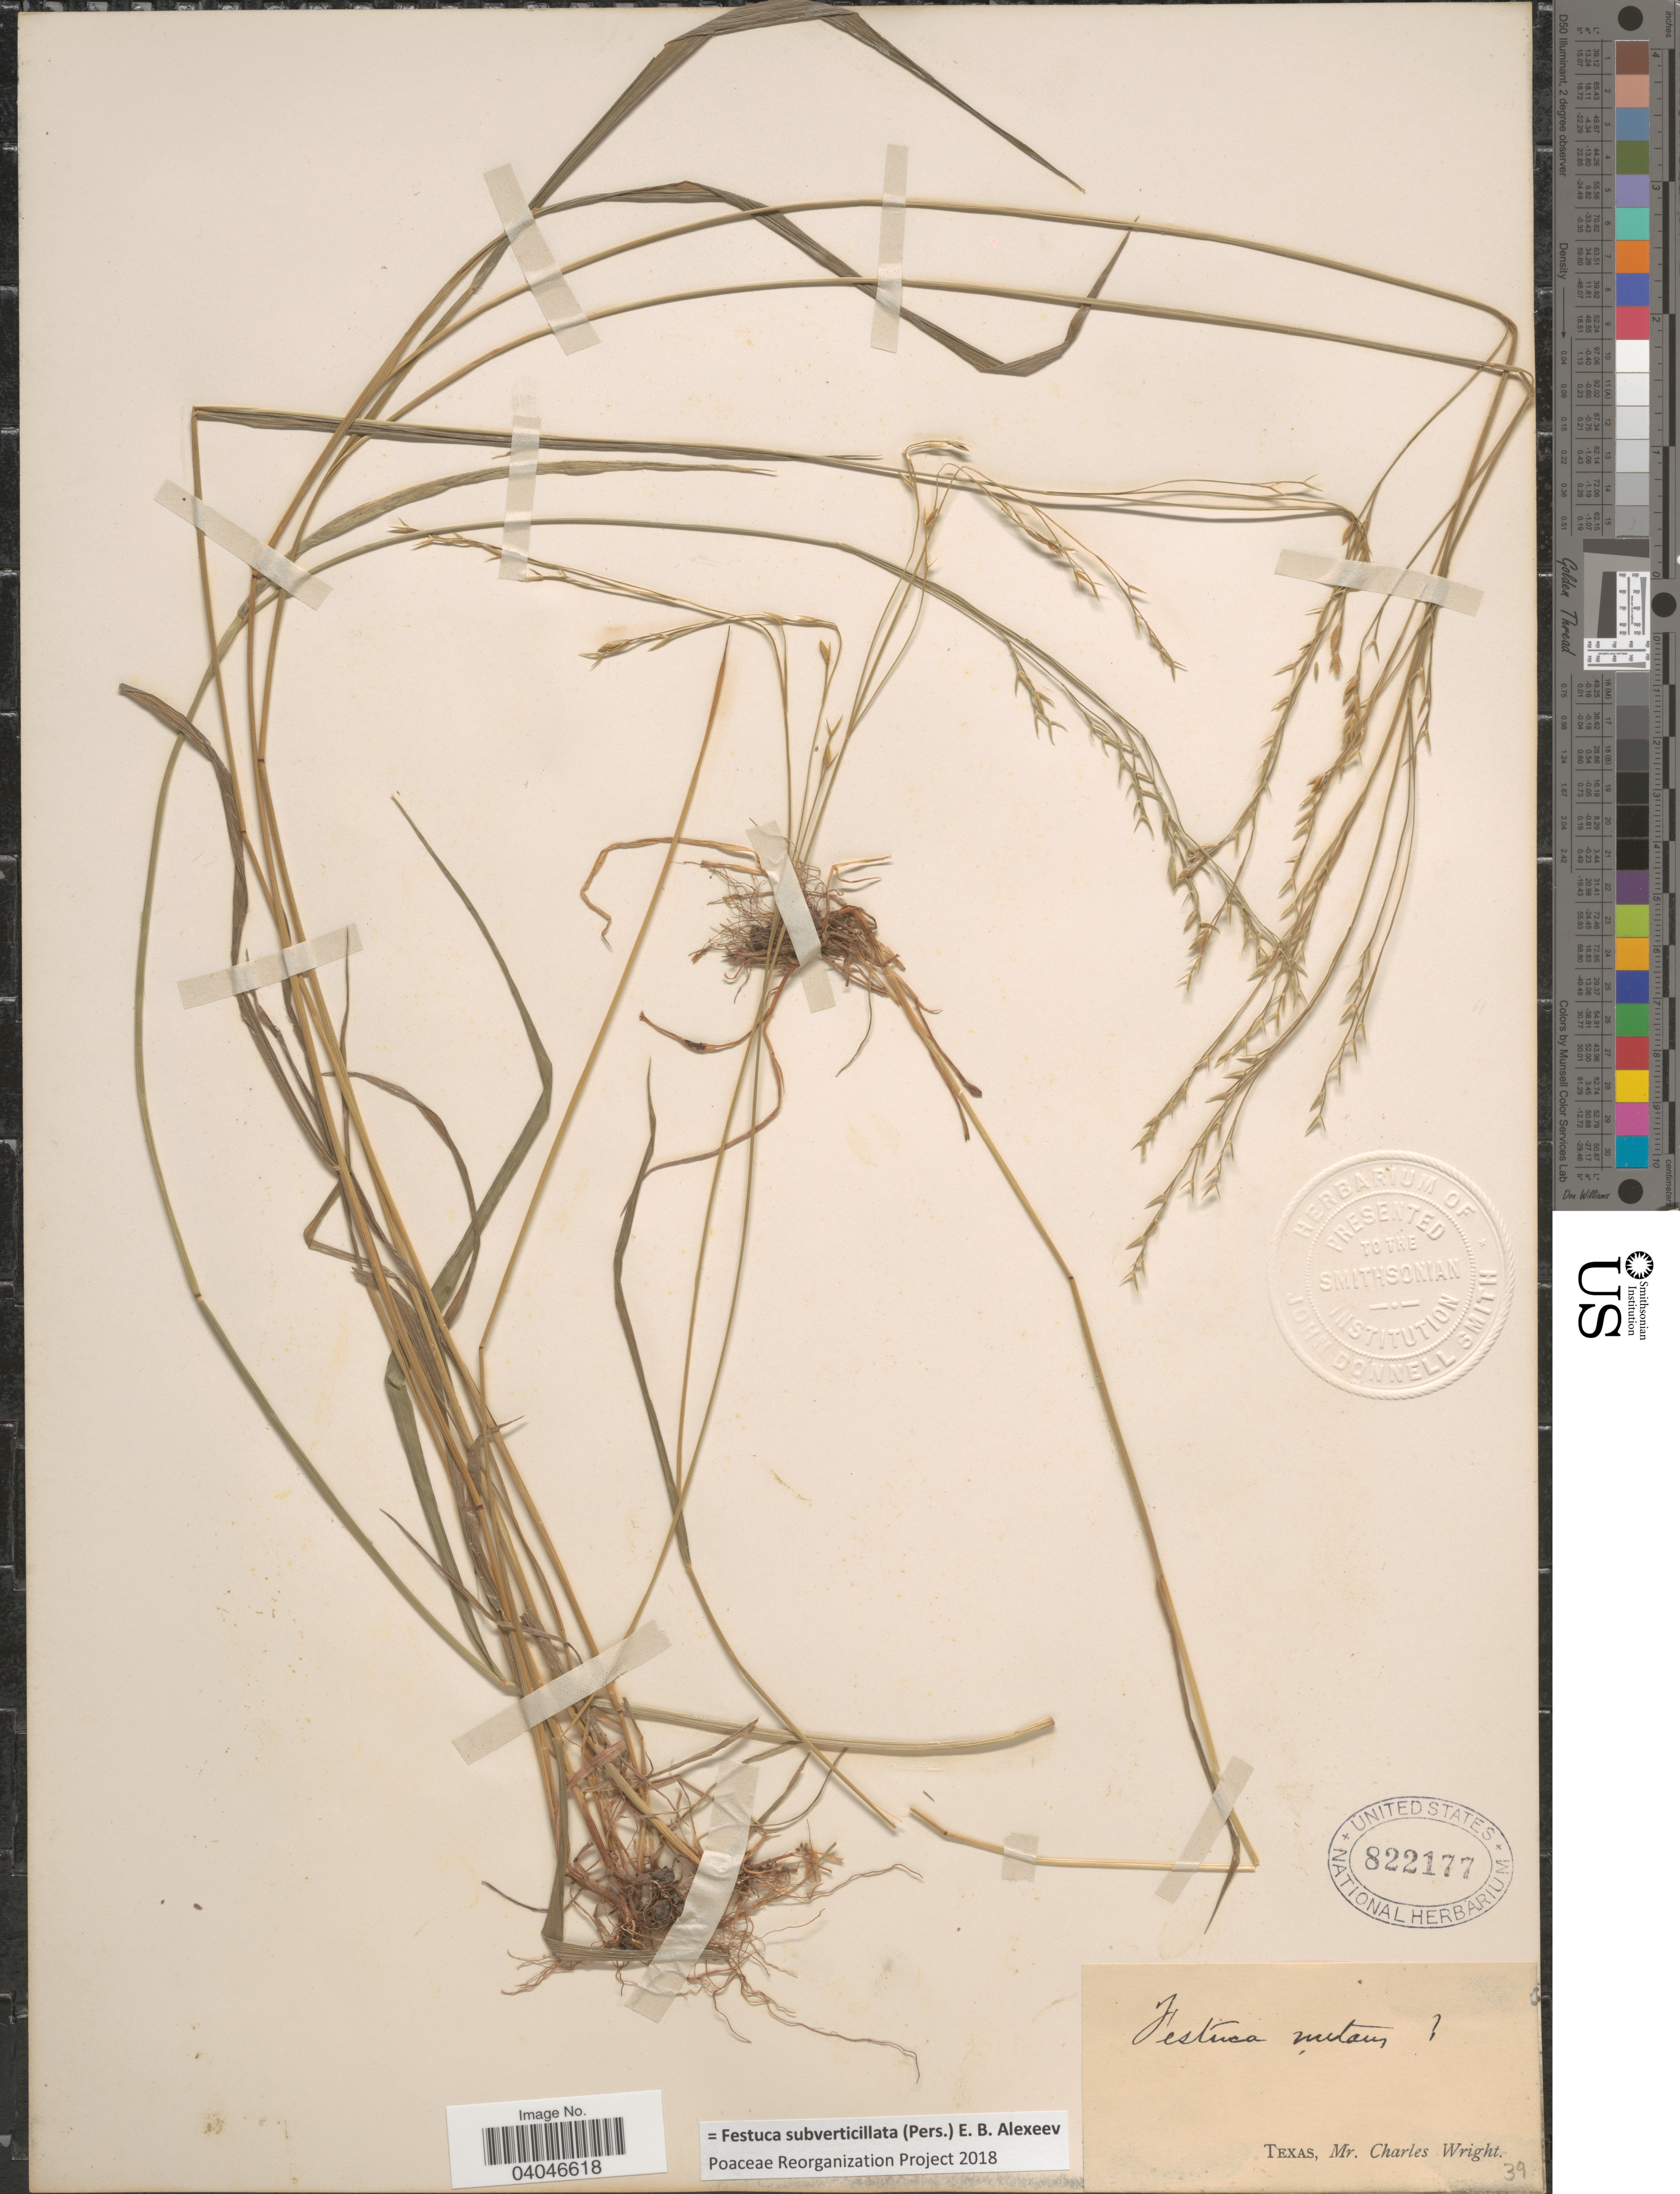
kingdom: Plantae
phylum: Tracheophyta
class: Liliopsida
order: Poales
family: Poaceae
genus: Festuca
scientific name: Festuca subverticillata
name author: (Pers.) E.B. Alexeev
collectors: C. Wright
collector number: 39?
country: United States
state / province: Texas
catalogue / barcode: US 822177